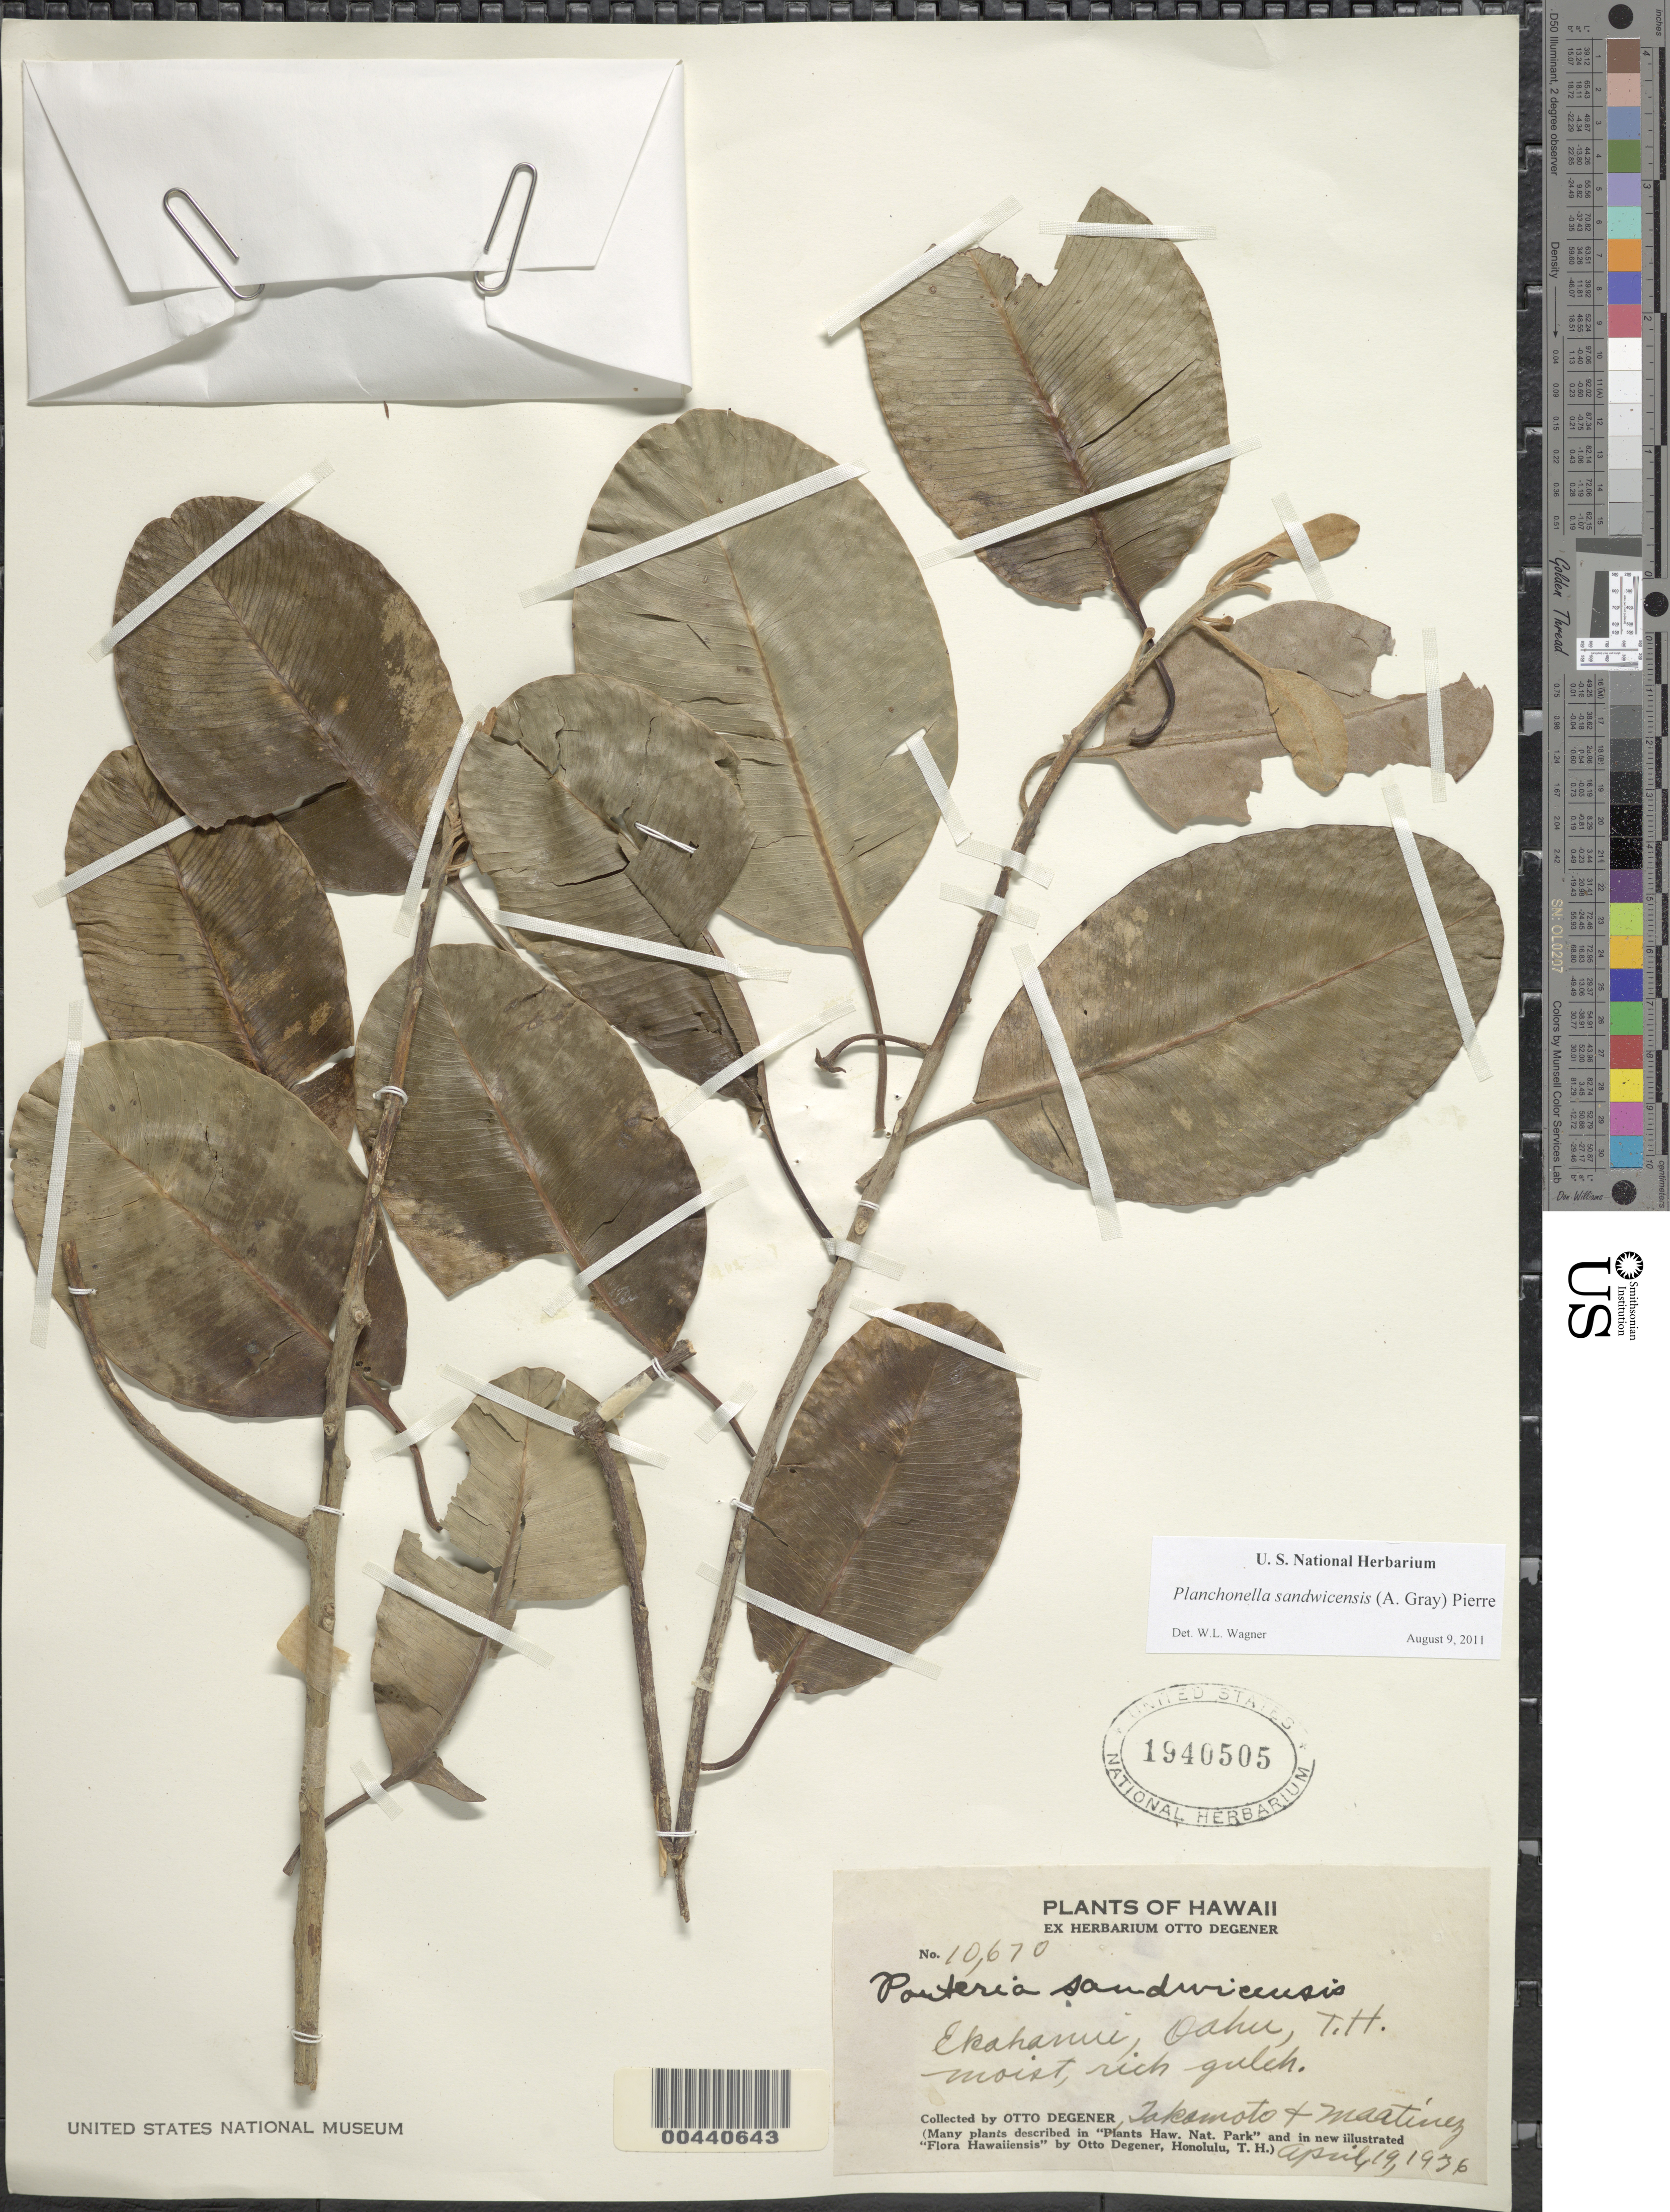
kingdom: Plantae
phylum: Tracheophyta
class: Magnoliopsida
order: Ericales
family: Sapotaceae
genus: Planchonella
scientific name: Planchonella sandwicensis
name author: (A. Gray) Pierre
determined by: Wagner, W. L., (BOT), Smithsonian Institution - National Museum of Natural History (UNITED STATES)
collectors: O. Degener, -. Takamoto & -- Martinez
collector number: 10670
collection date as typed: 19 Apr 1936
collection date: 1936-04-19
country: United States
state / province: Hawaii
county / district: Honolulu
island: Oahu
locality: Ekahanui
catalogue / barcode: US 1940505